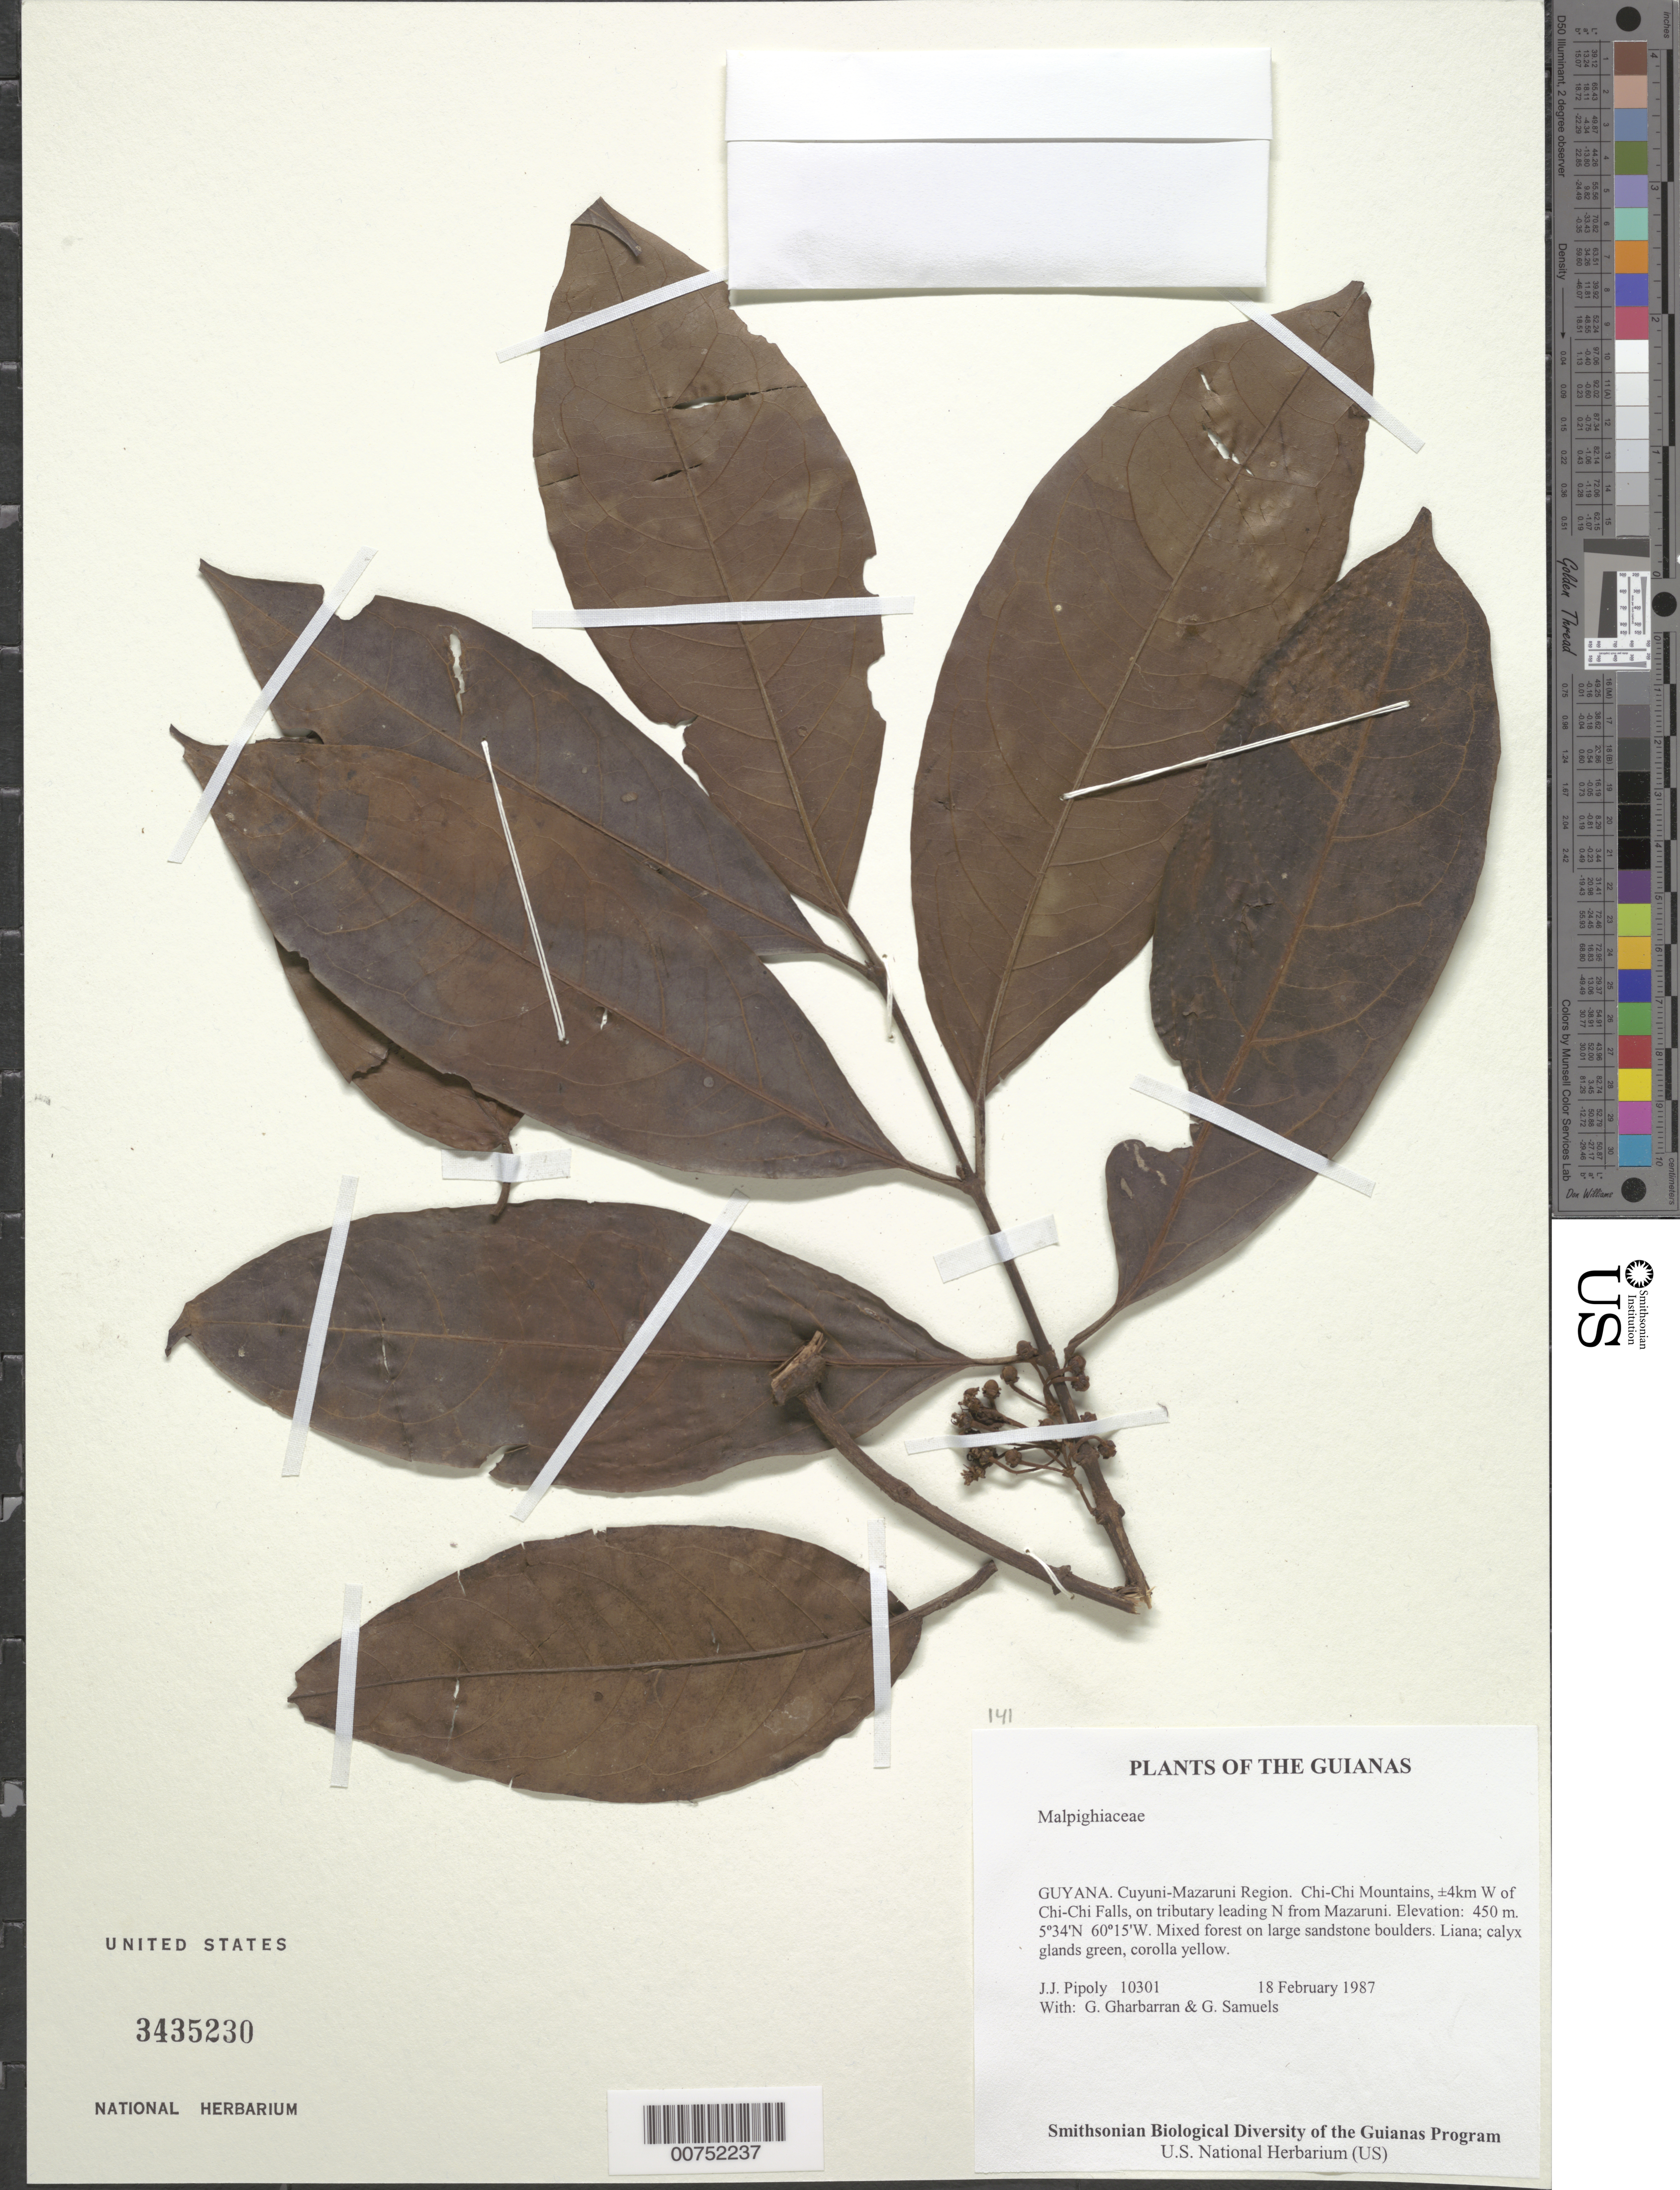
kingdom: Plantae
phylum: Tracheophyta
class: Magnoliopsida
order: Malpighiales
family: Malpighiaceae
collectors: J. J. Pipoly, G. Gharbarran & G. Samuels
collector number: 10301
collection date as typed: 18 February 1987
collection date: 1987-02-18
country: Guyana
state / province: Cuyuni-Mazaruni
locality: Chi-Chi Mountains, ±4km W of Chi-Chi Falls, on tributary leading N from Mazaruni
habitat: Mixed forest on large sandstone boulders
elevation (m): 450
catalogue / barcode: US 3435230